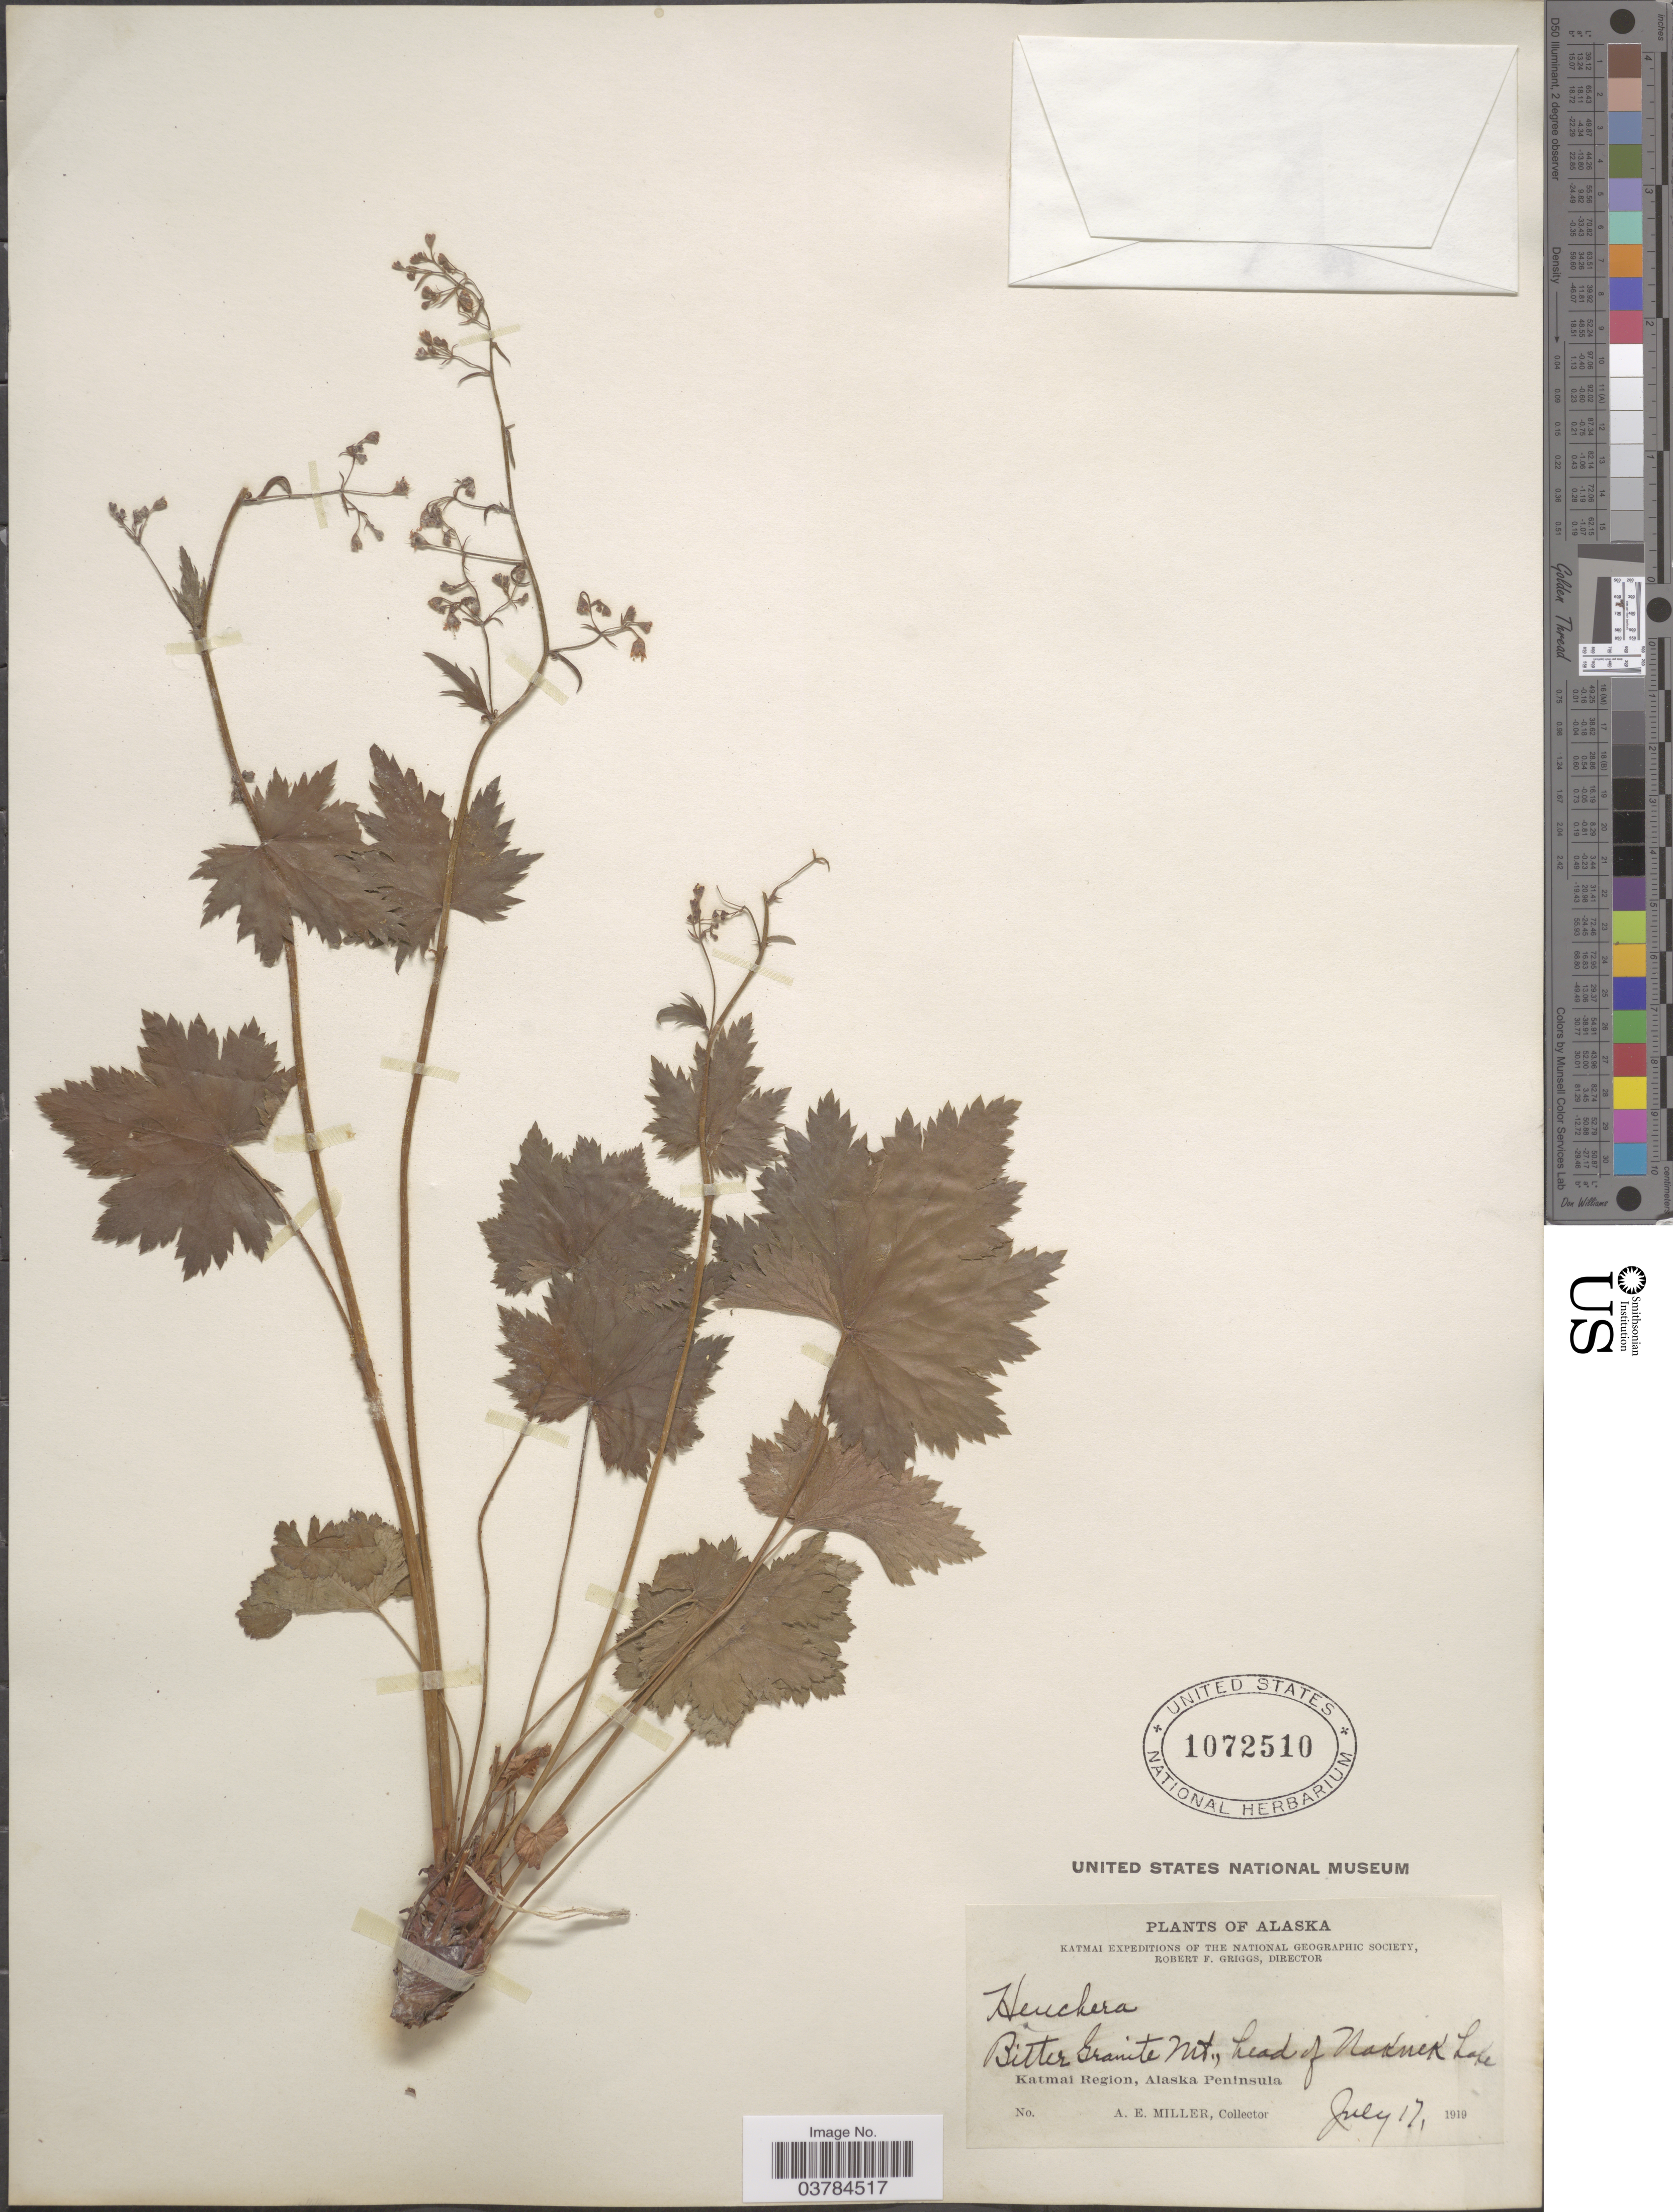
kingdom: Plantae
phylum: Tracheophyta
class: Magnoliopsida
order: Saxifragales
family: Saxifragaceae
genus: Heuchera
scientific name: Heuchera glabra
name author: Willd. ex Roem. & Schult.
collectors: A. E. Miller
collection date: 1919-07-17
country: United States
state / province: Alaska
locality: Katmai Expeditions of the National Geographic Society. Bitter Granite Mt., head of Naknek Lake. Katmai Region, Alaska Peninsula.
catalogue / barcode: US 1072510